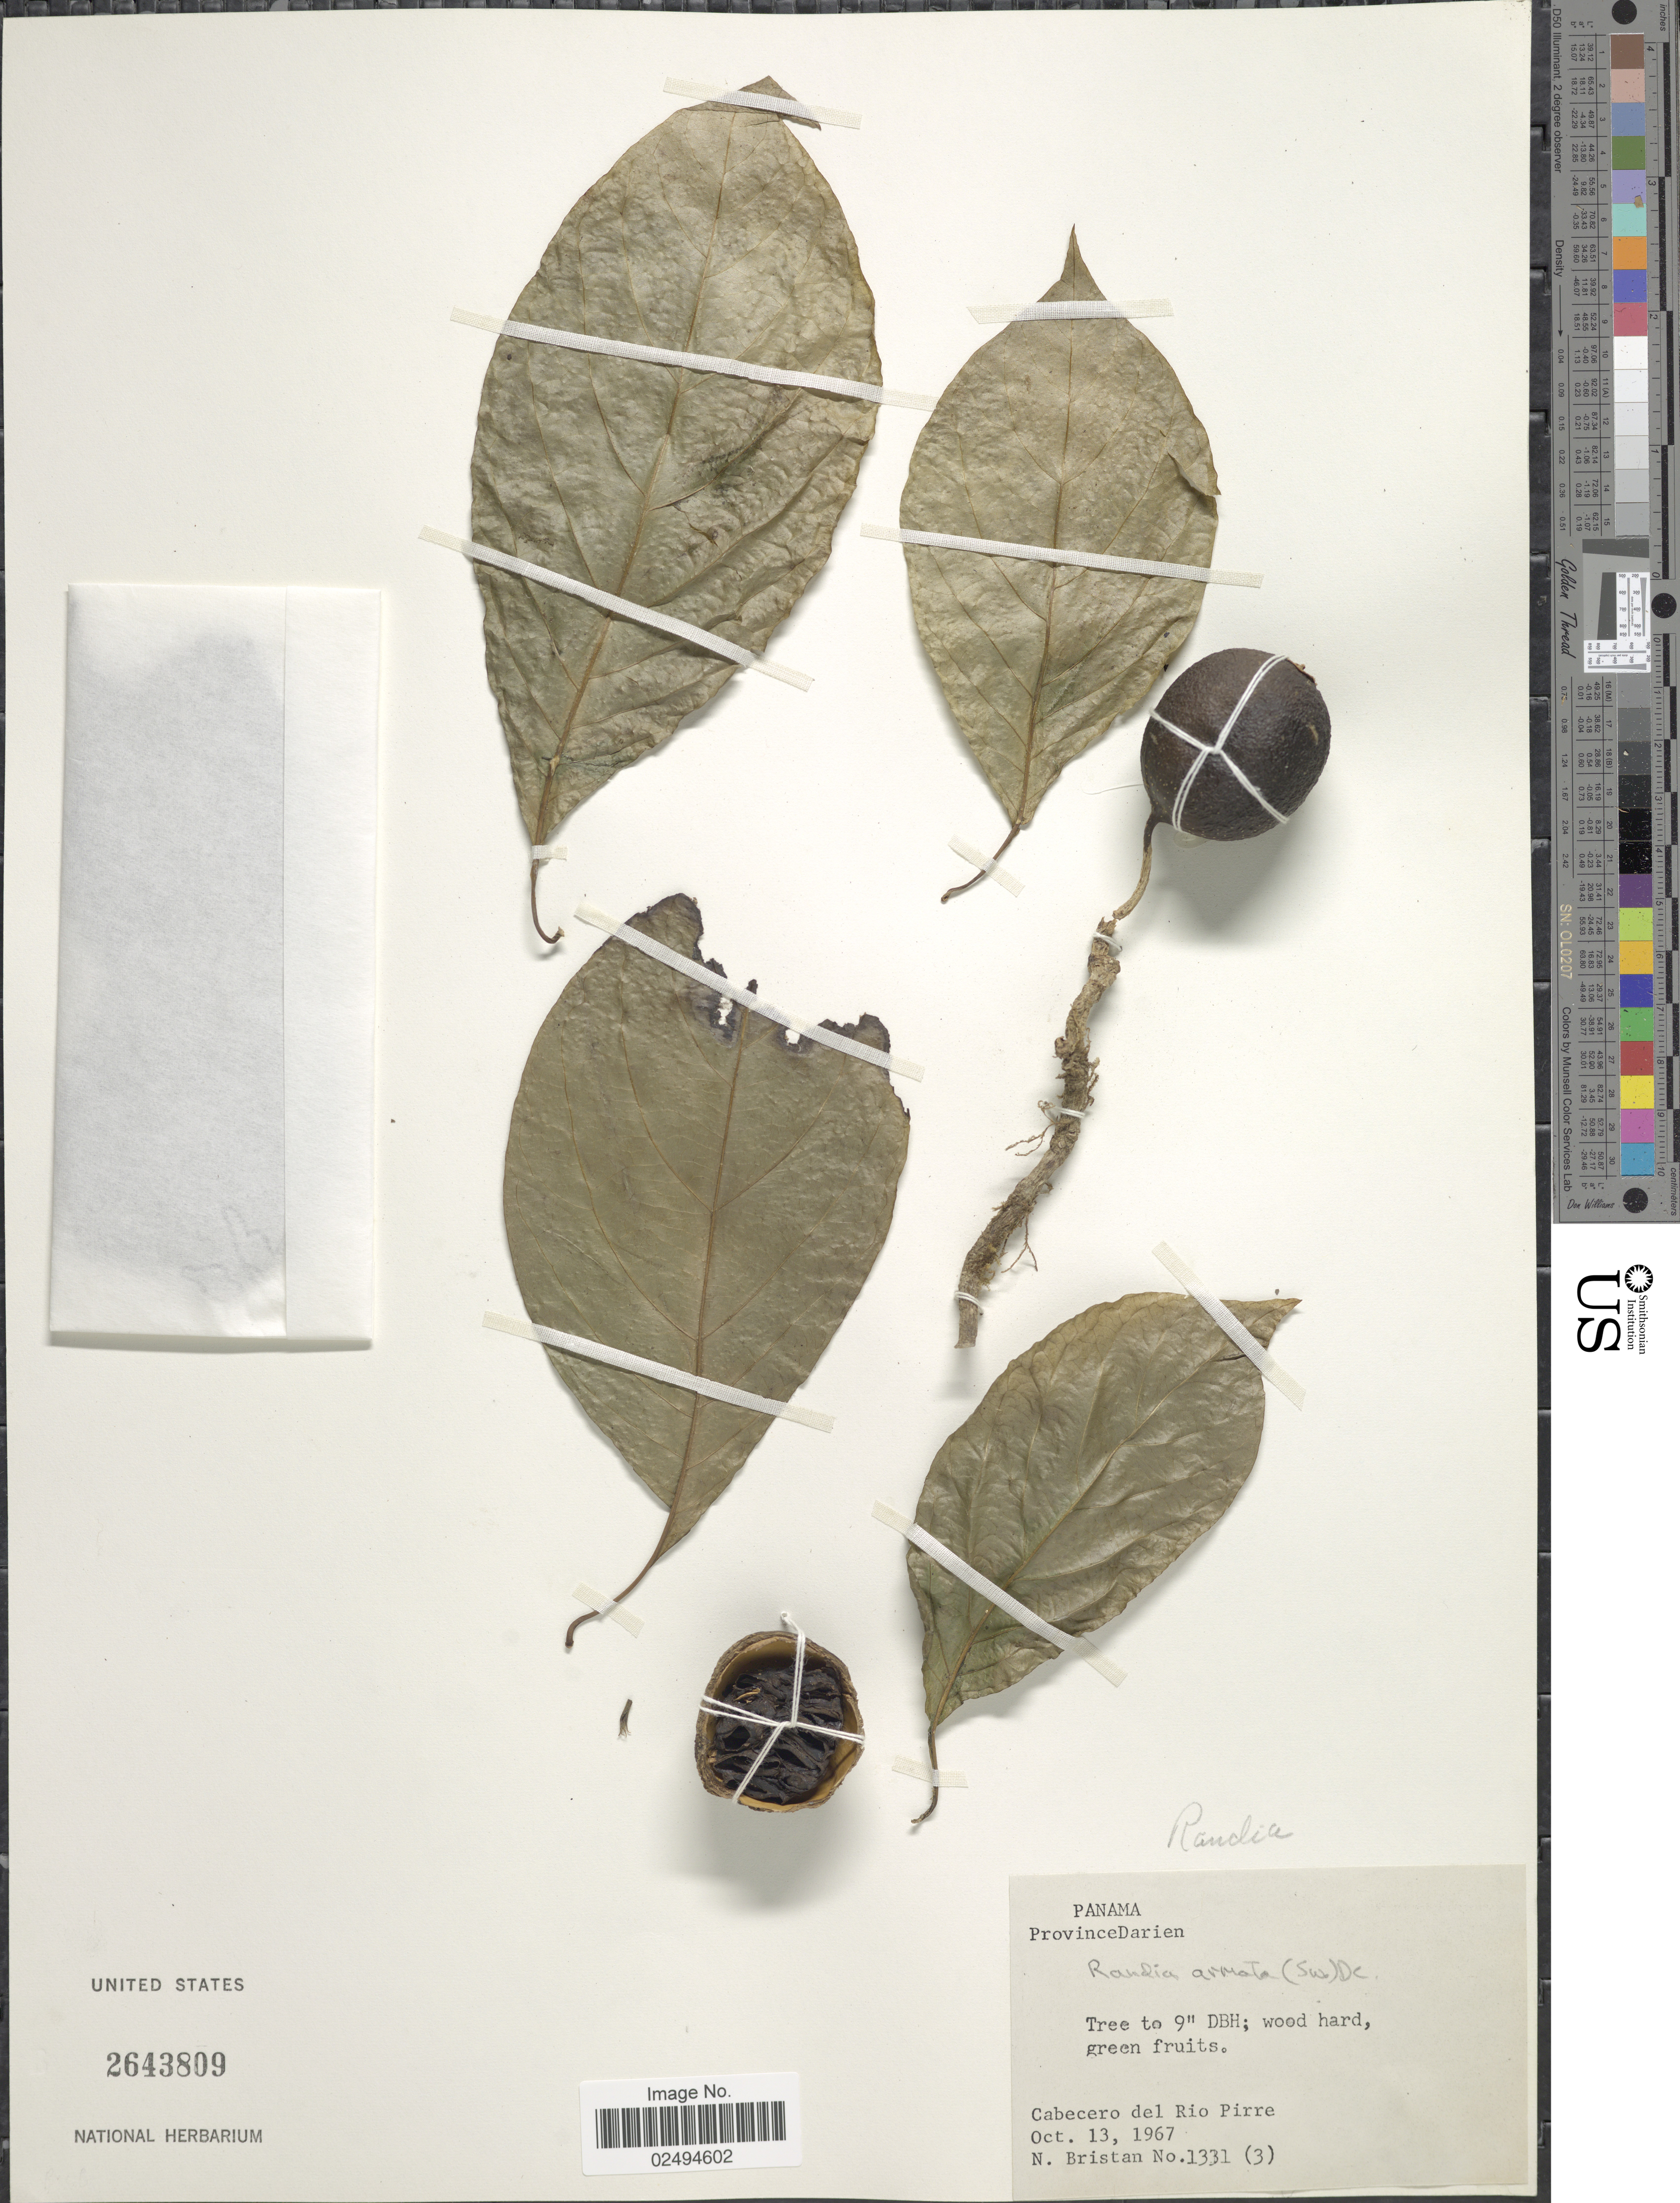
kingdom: Plantae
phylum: Tracheophyta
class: Magnoliopsida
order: Gentianales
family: Rubiaceae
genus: Randia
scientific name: Randia armata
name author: (Sw.) DC.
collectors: N. Bristan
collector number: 1331(3)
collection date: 1967-10-13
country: Panama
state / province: Darién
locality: Province Darien. Cabecerco del Rio Pirre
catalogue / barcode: US 2643809